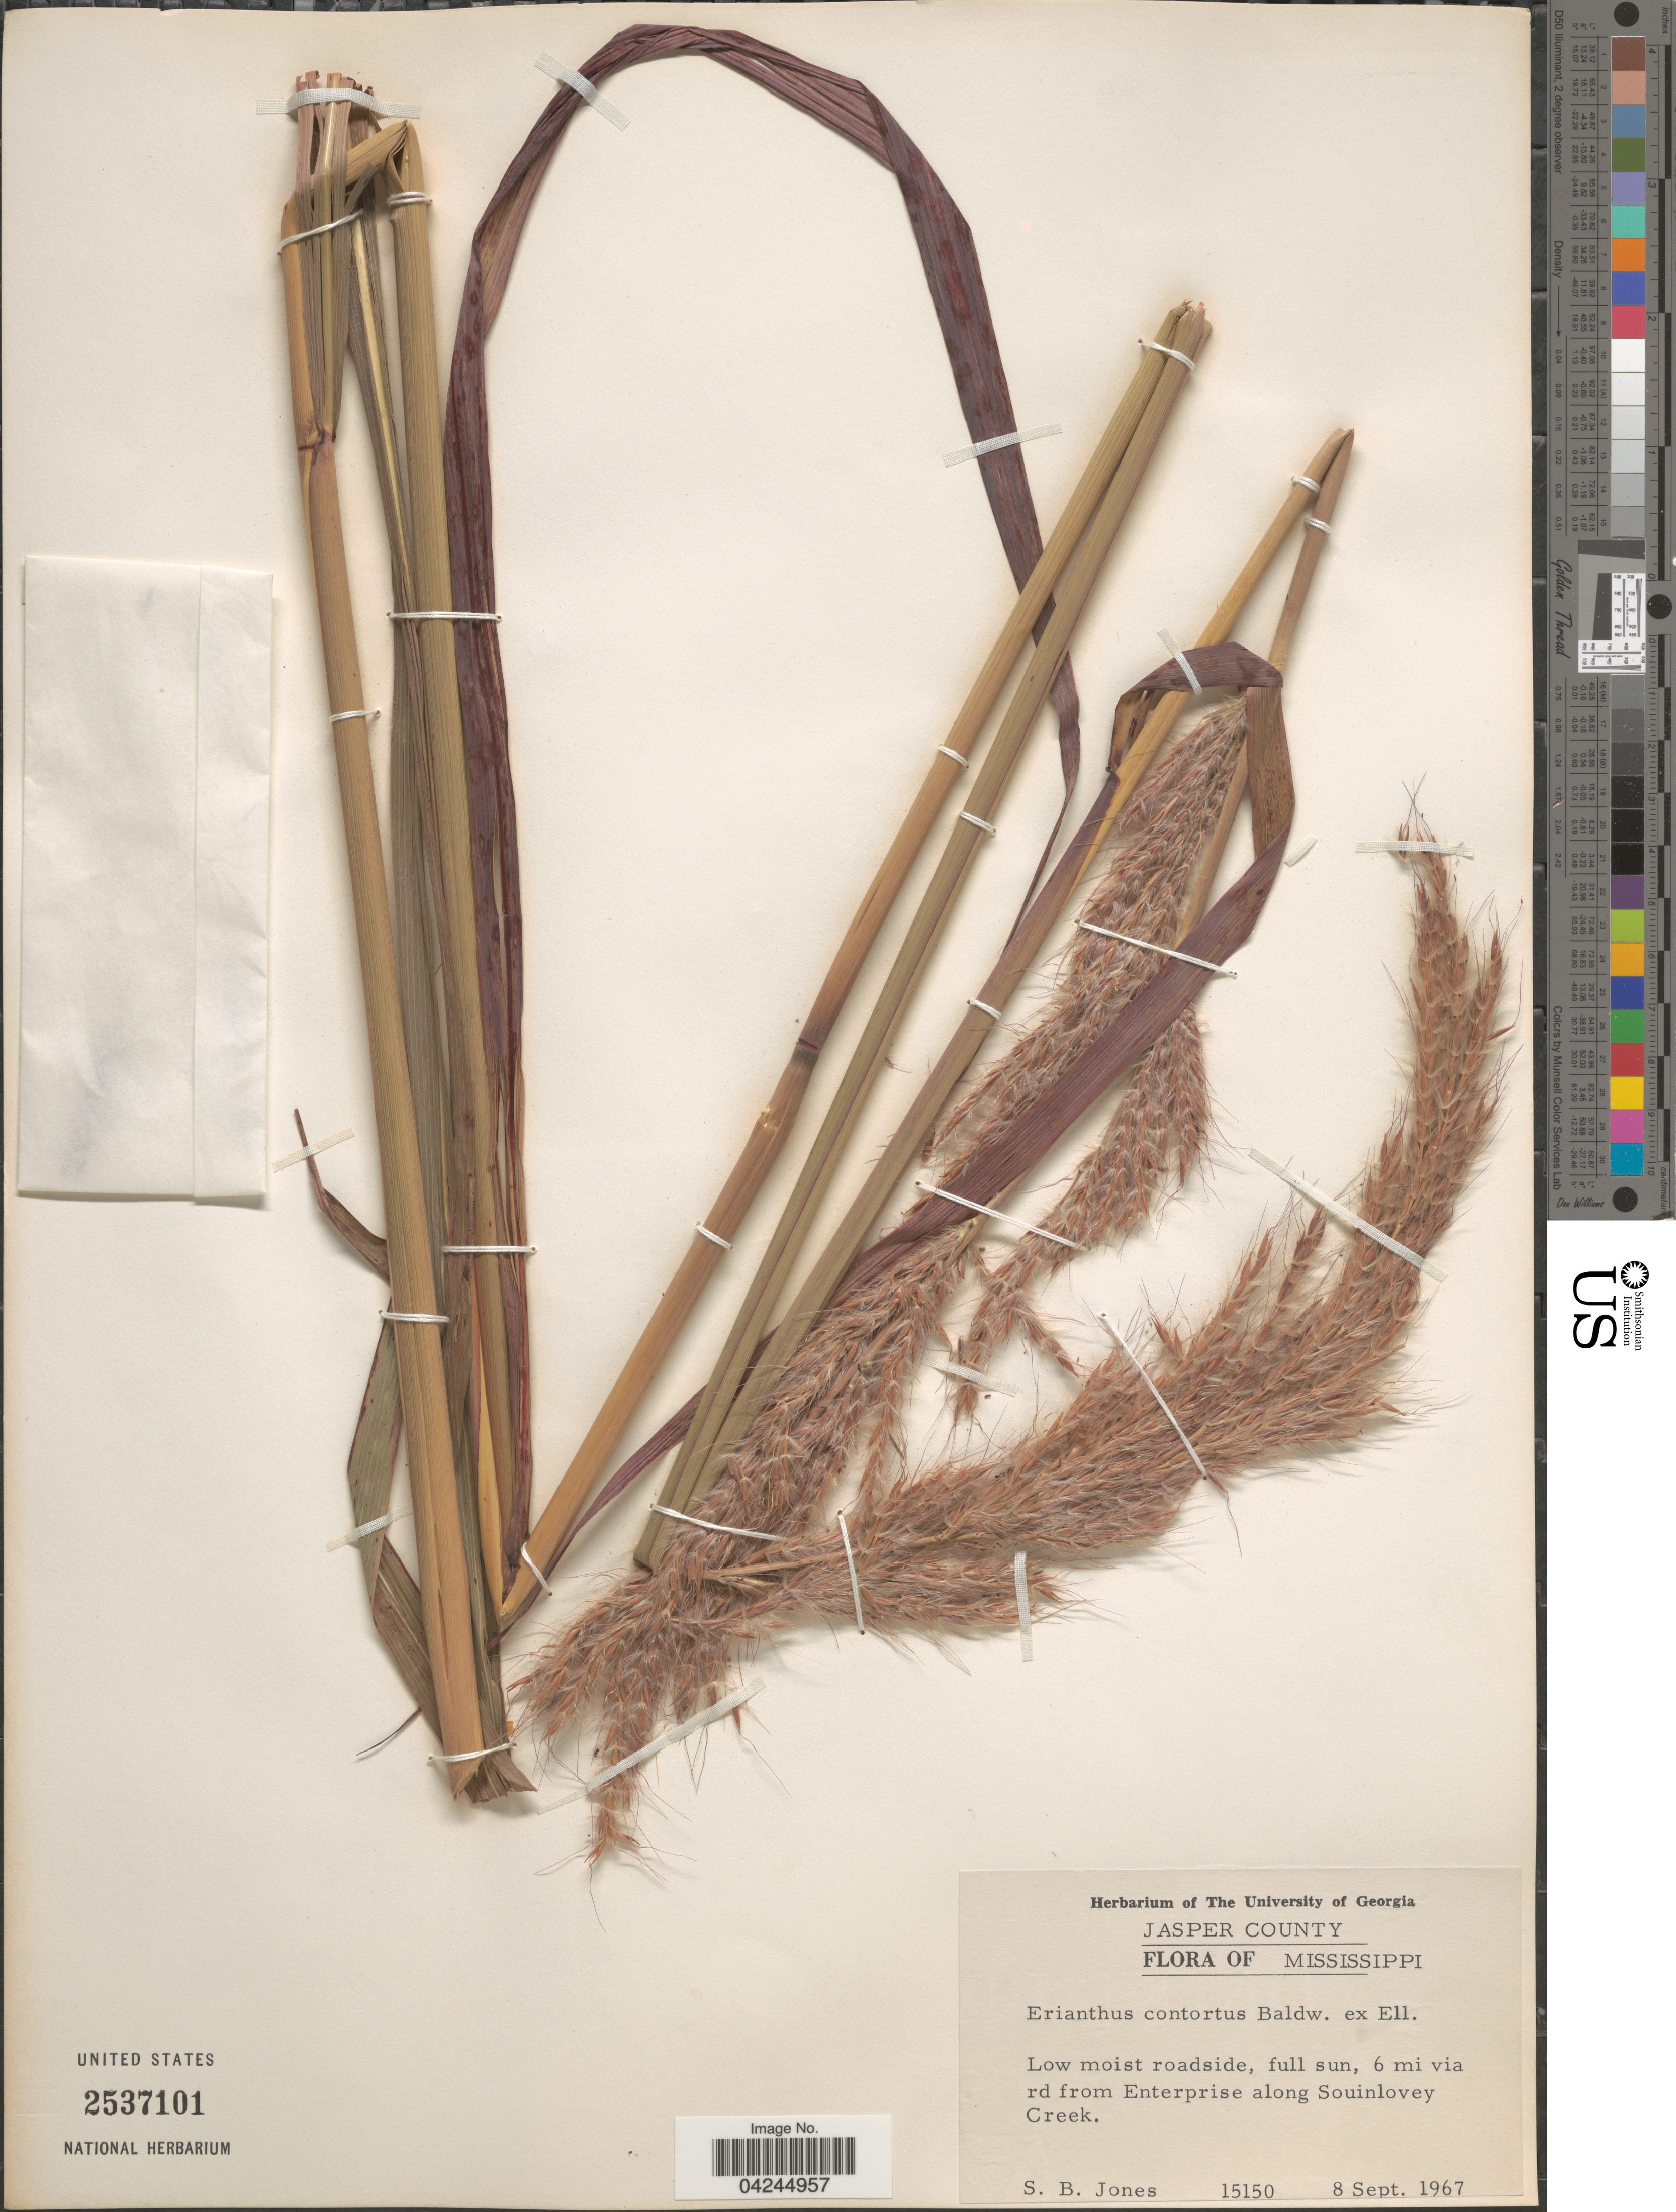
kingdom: Plantae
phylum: Tracheophyta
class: Liliopsida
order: Poales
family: Poaceae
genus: Erianthus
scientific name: Erianthus brevibarbis var. contortus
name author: (Elliott) D.B. Ward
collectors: S. B. Jones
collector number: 15150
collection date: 1967-09-08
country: United States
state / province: Mississippi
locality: Jasper County. Low moist roadside, full sun, 6 mi via rd from Enterprise along Souinlovey Creek.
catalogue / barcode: US 2537101